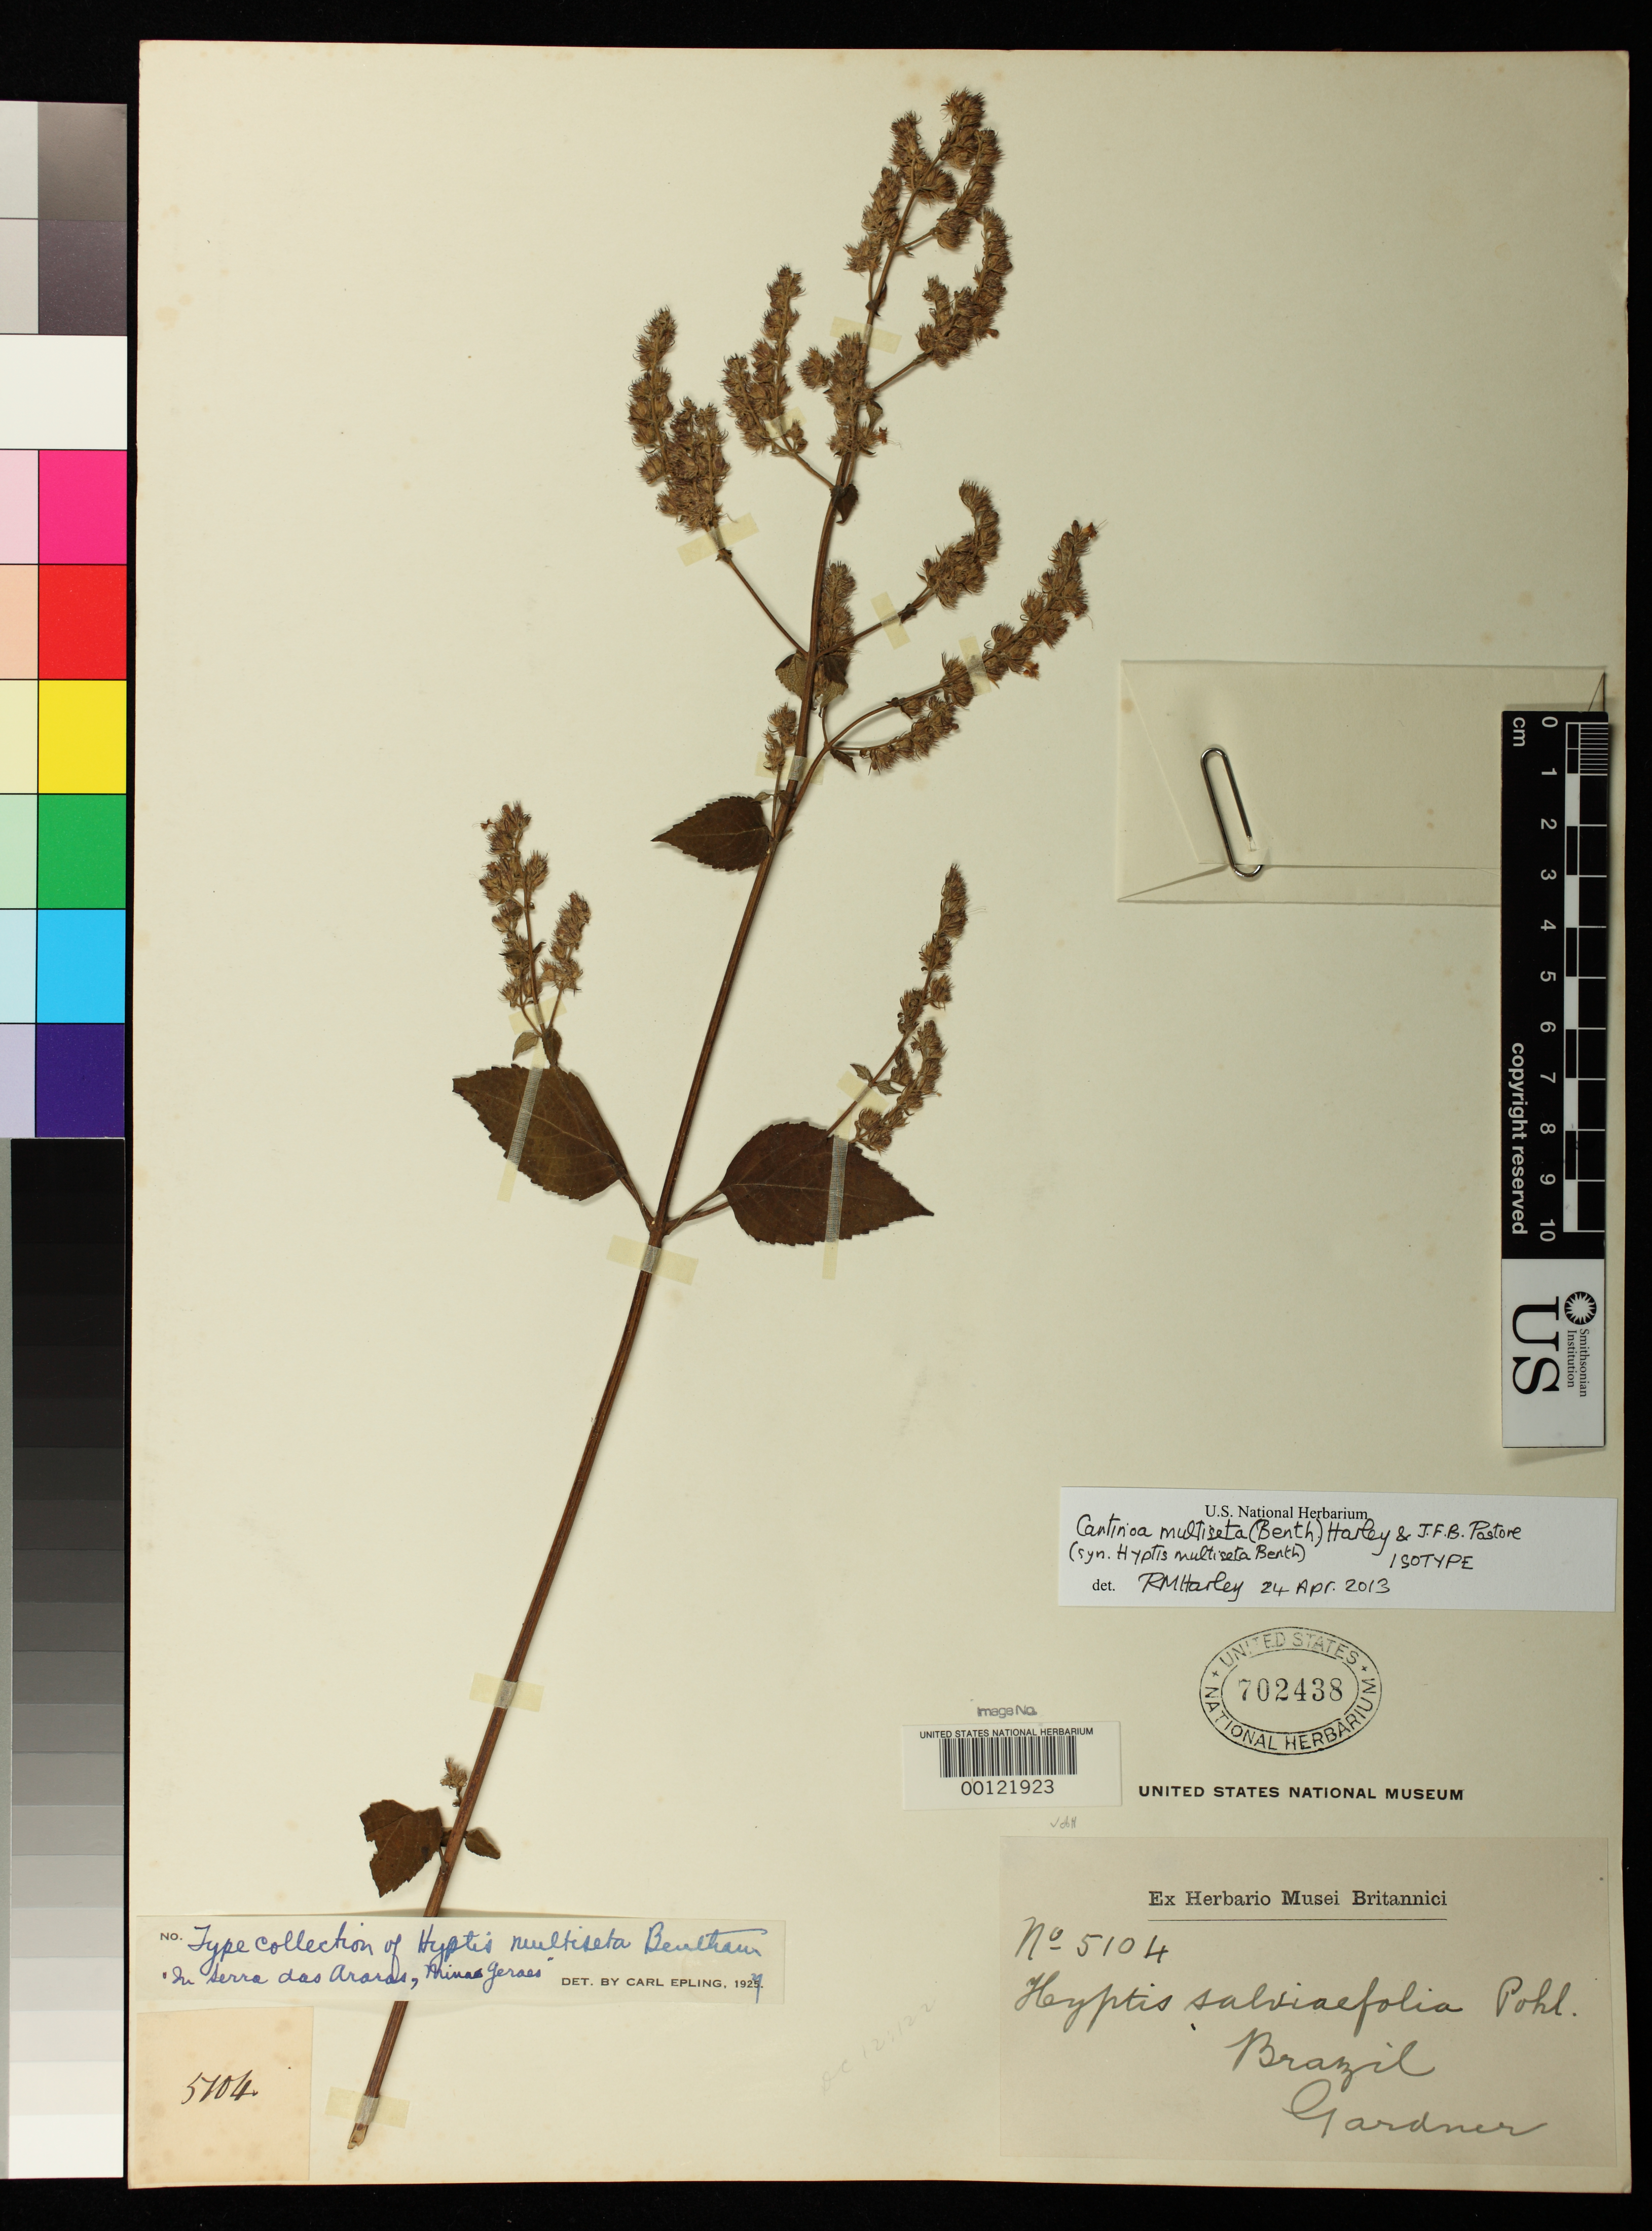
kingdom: Plantae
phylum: Tracheophyta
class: Magnoliopsida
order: Lamiales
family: Lamiaceae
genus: Hyptis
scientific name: Hyptis multiseta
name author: Benth. in DC.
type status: Isotype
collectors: G. Gardner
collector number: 5104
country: Brazil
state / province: Minas Gerais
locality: Sierra das Araras.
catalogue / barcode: US 702438